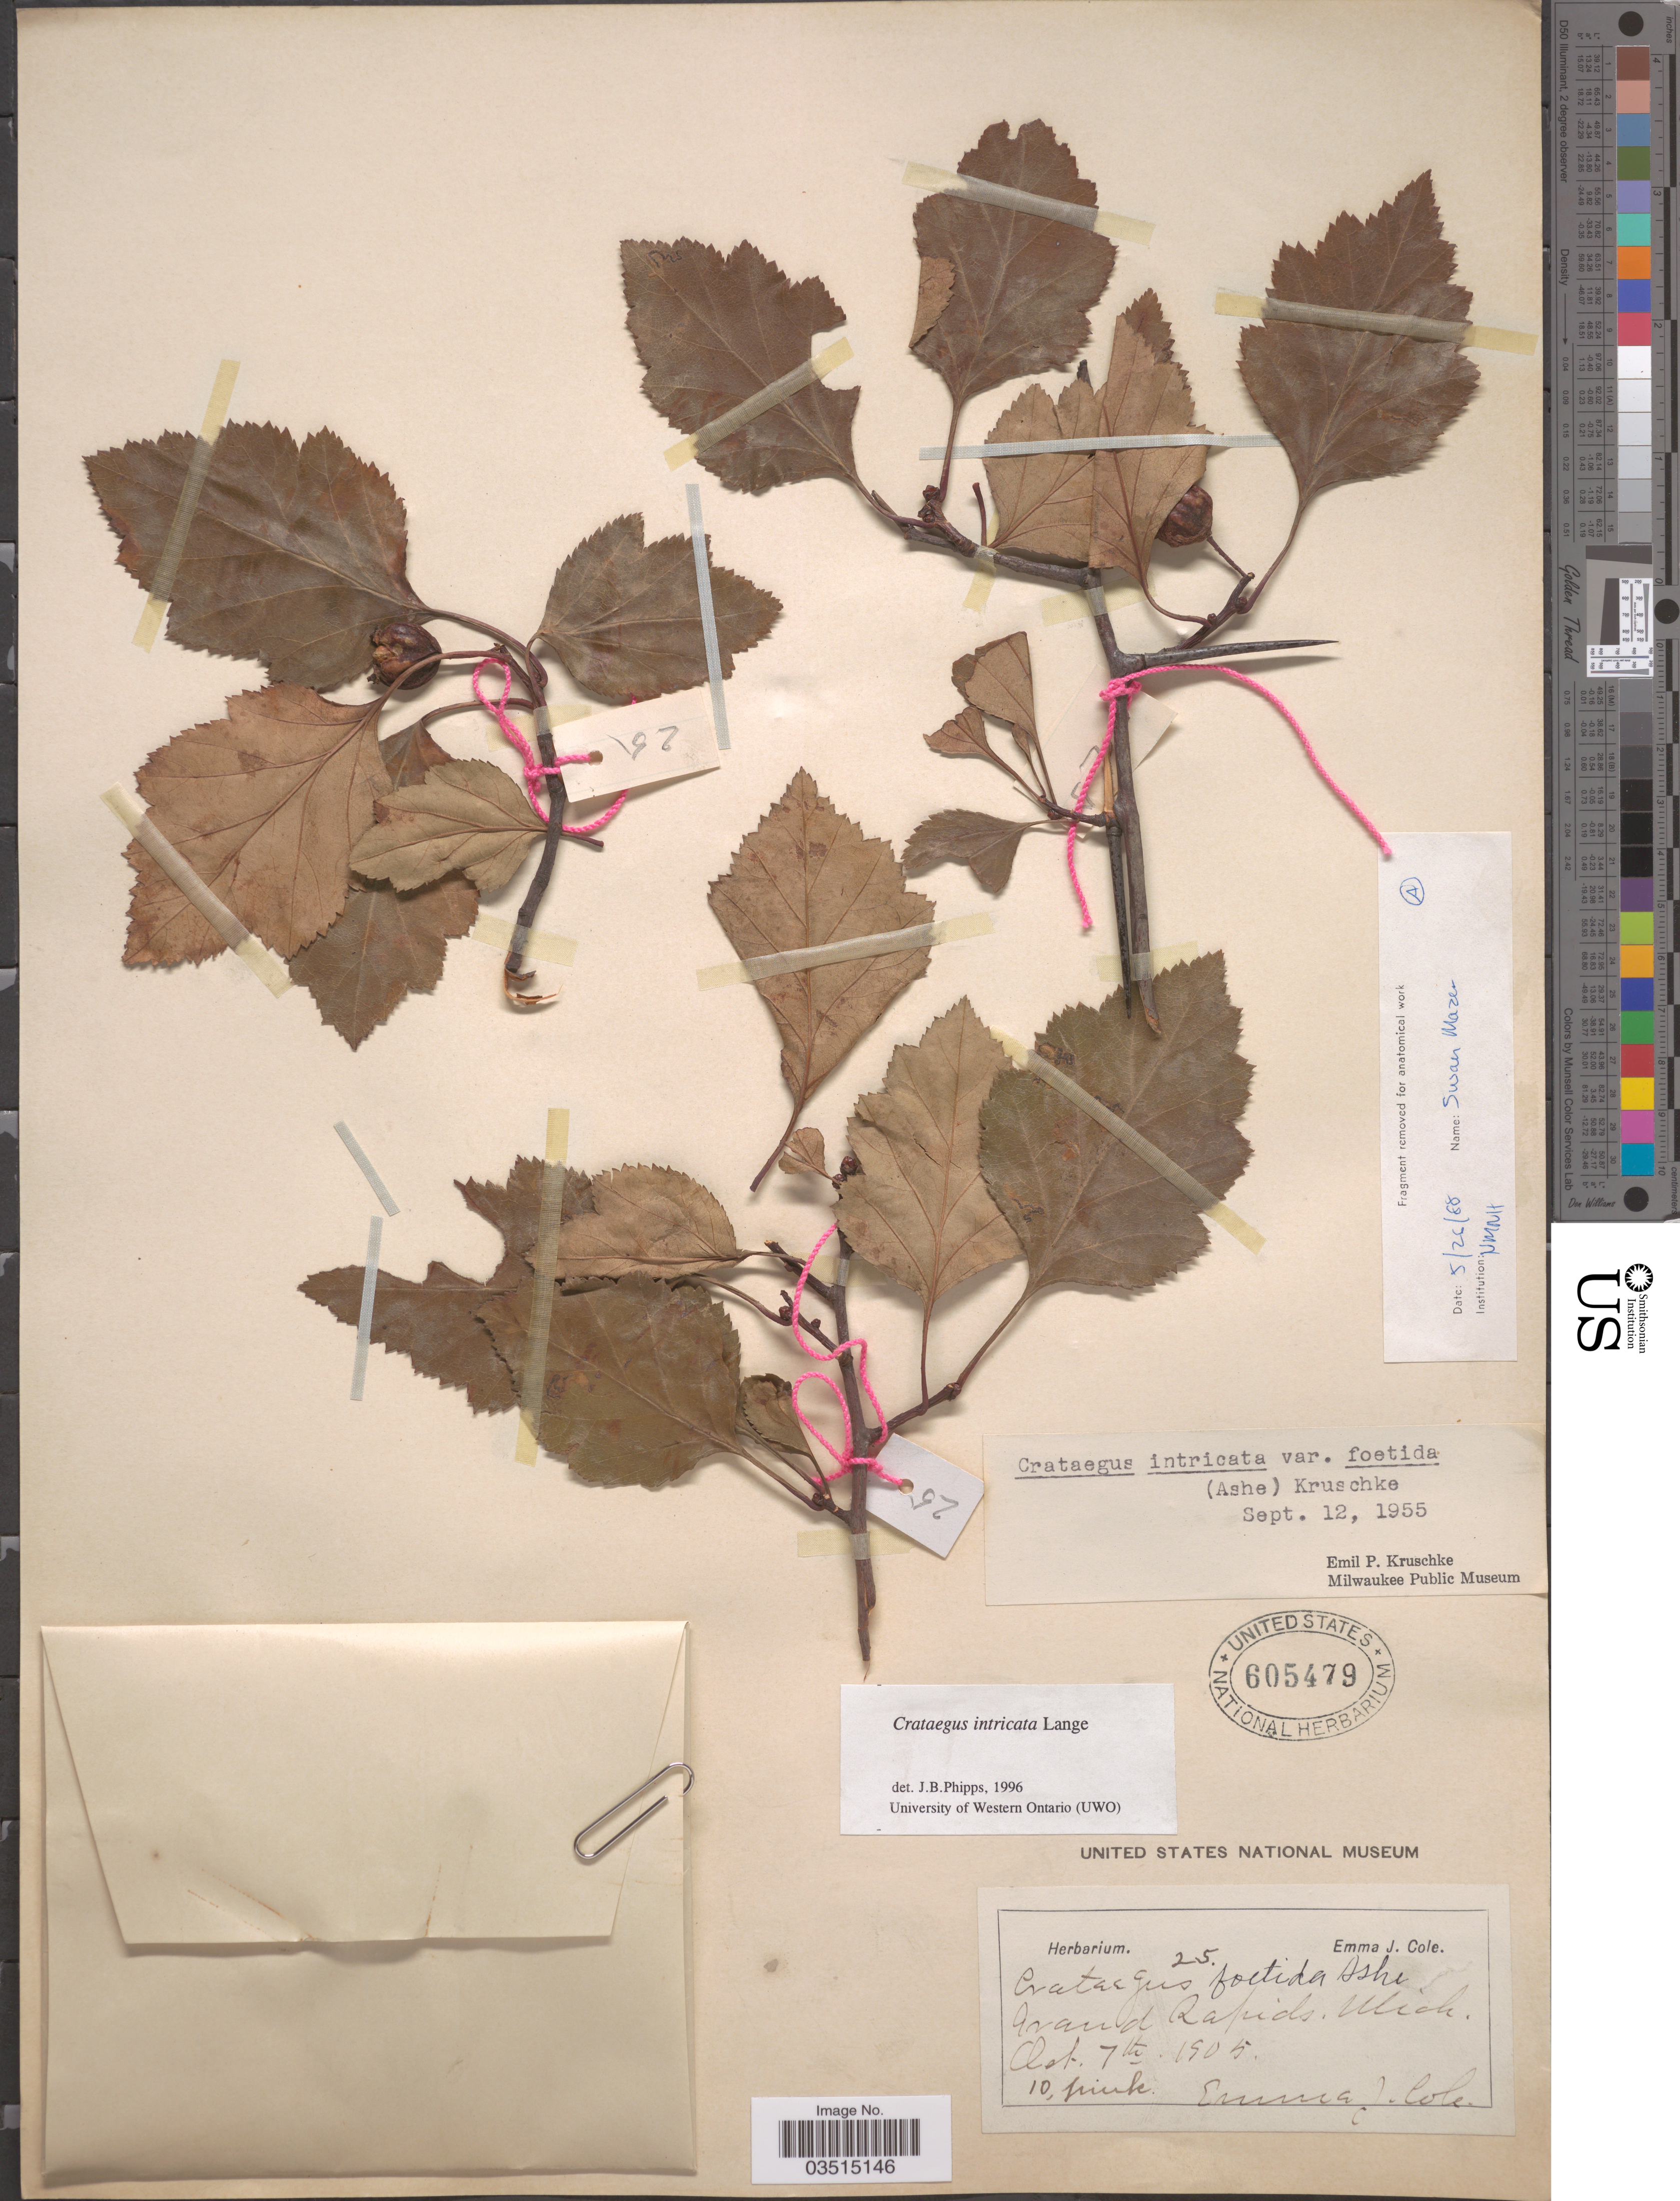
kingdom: Plantae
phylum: Tracheophyta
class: Magnoliopsida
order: Rosales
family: Rosaceae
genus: Crataegus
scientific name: Crataegus intricata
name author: Lange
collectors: E. Cole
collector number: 25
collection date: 1905-10-07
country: United States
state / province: Michigan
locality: Grand Rapids.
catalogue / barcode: US 605479